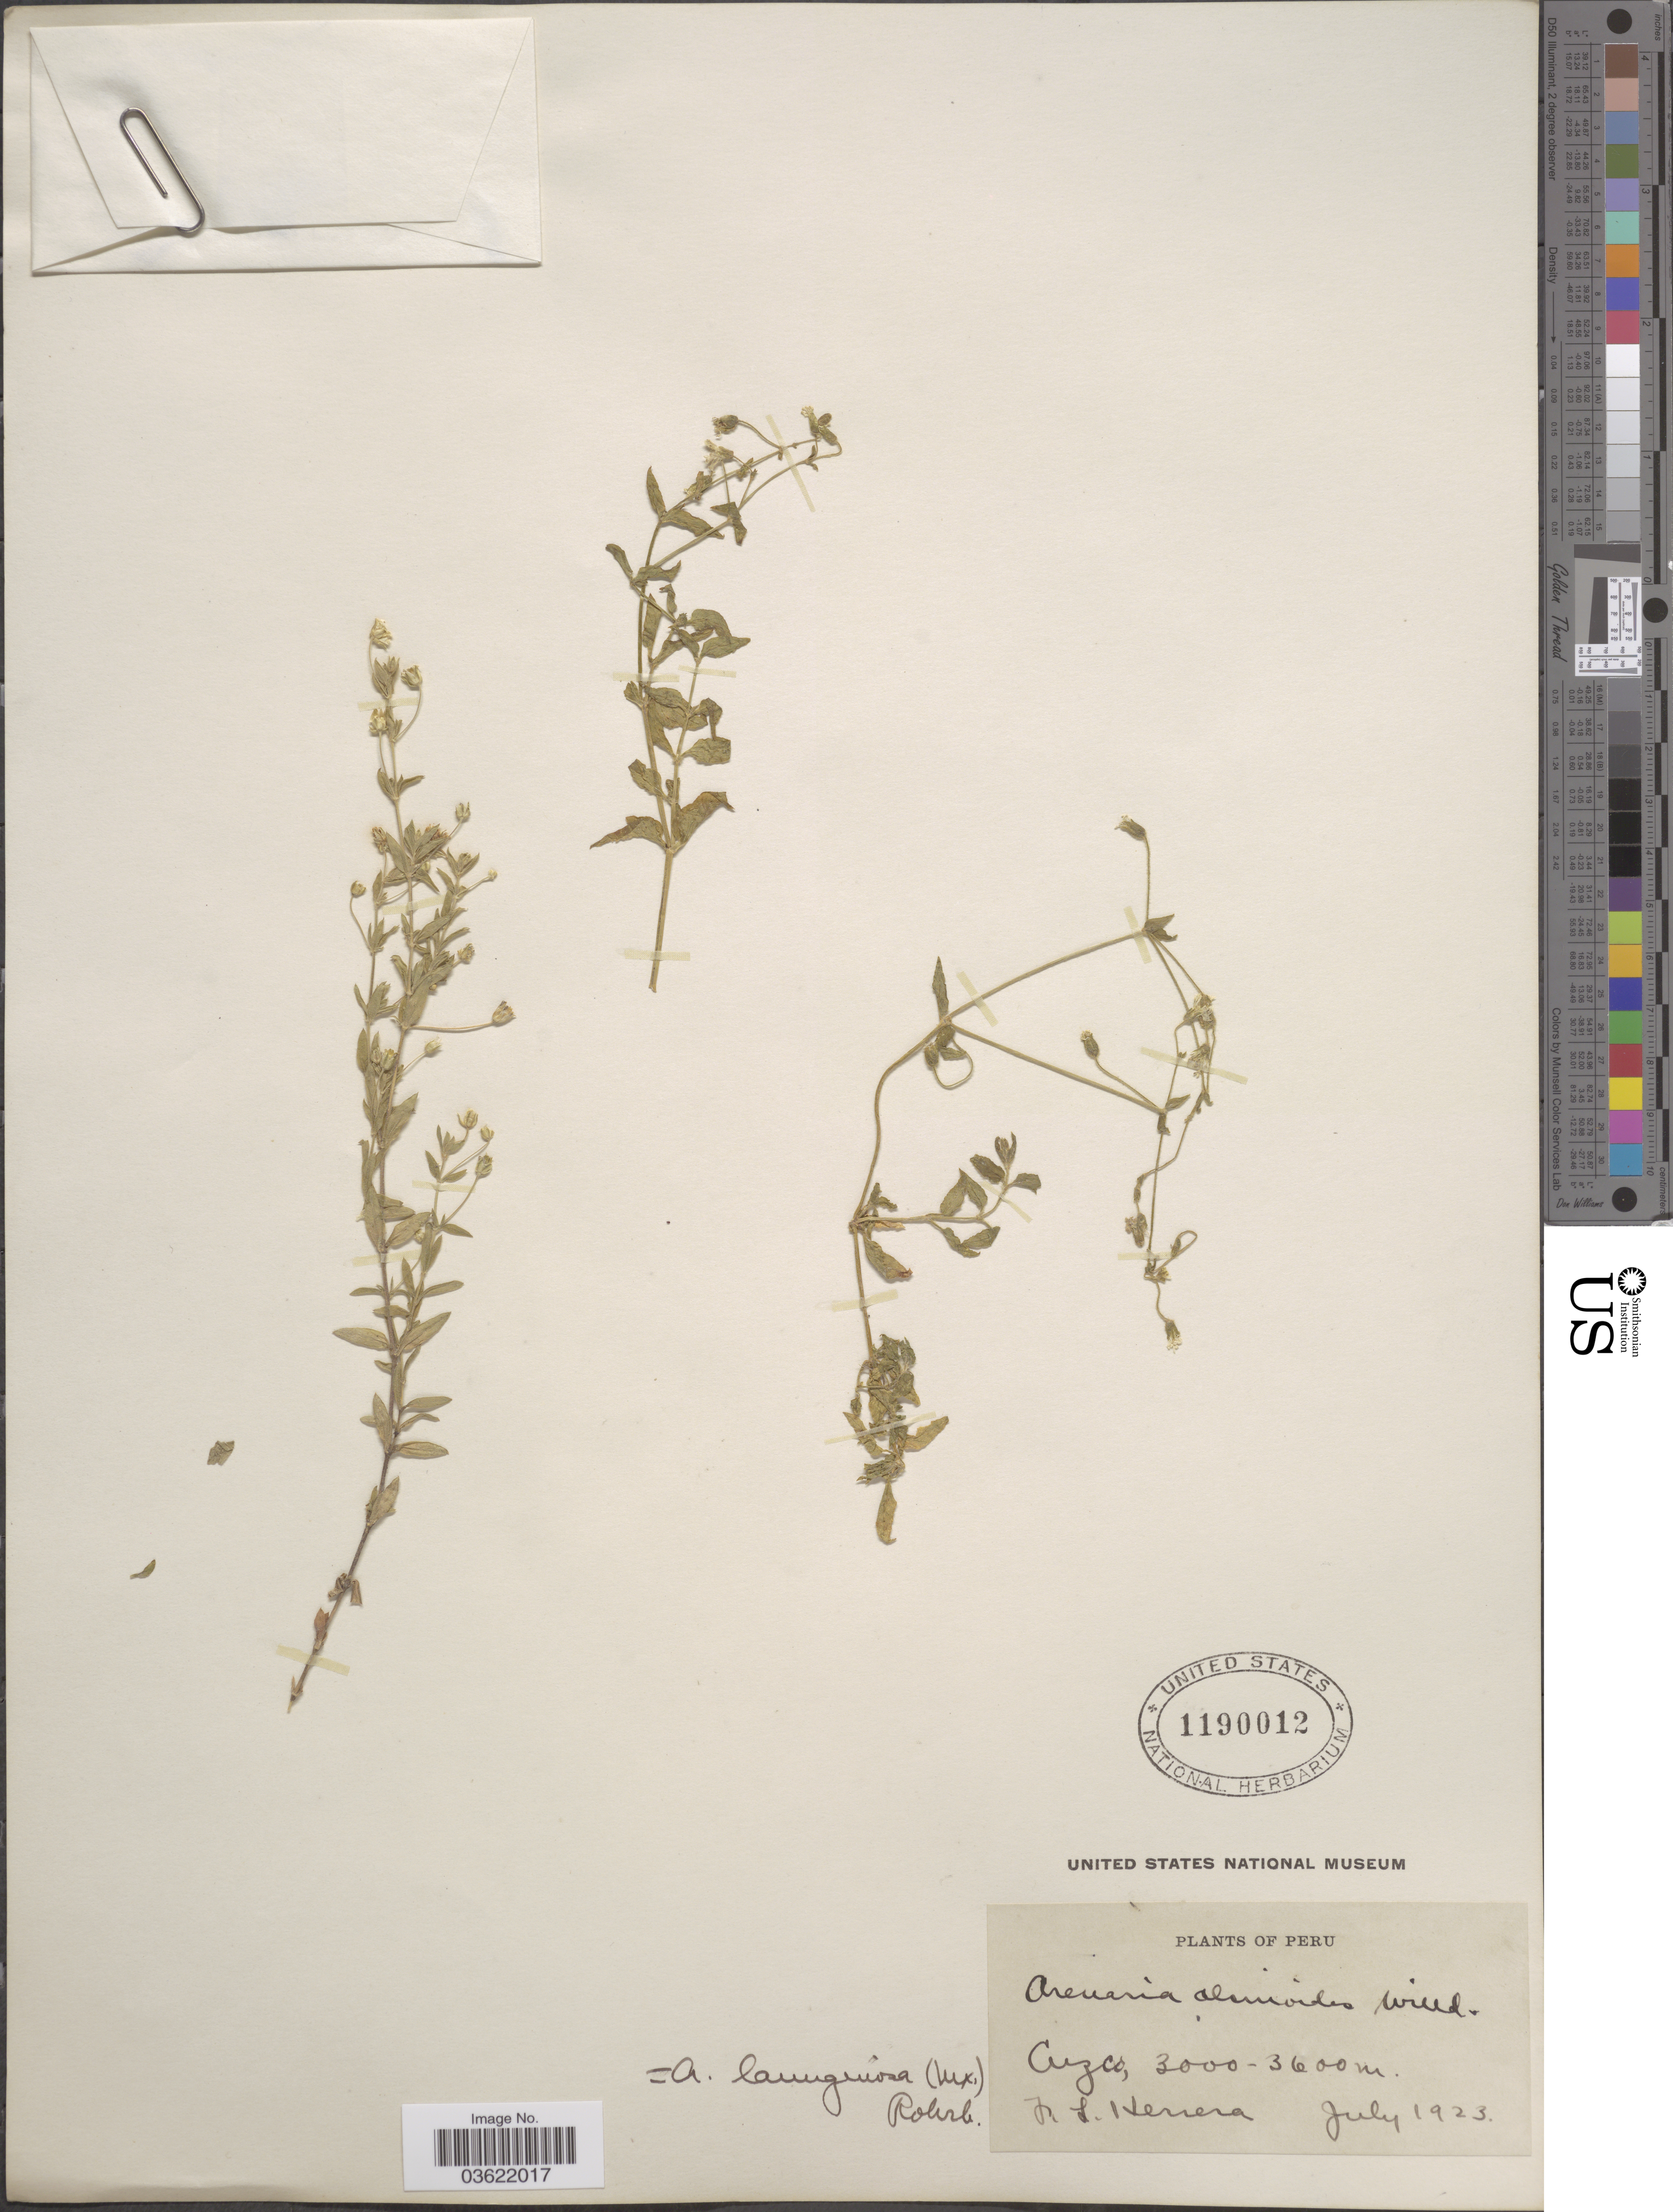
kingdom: Plantae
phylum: Tracheophyta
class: Magnoliopsida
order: Caryophyllales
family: Caryophyllaceae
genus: Arenaria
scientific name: Arenaria lanuginosa var. megalantha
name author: Rohrb.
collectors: F. L. Herrera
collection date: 1923-07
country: Peru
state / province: Cusco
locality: Cuzco.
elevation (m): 3000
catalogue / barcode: US 1190012